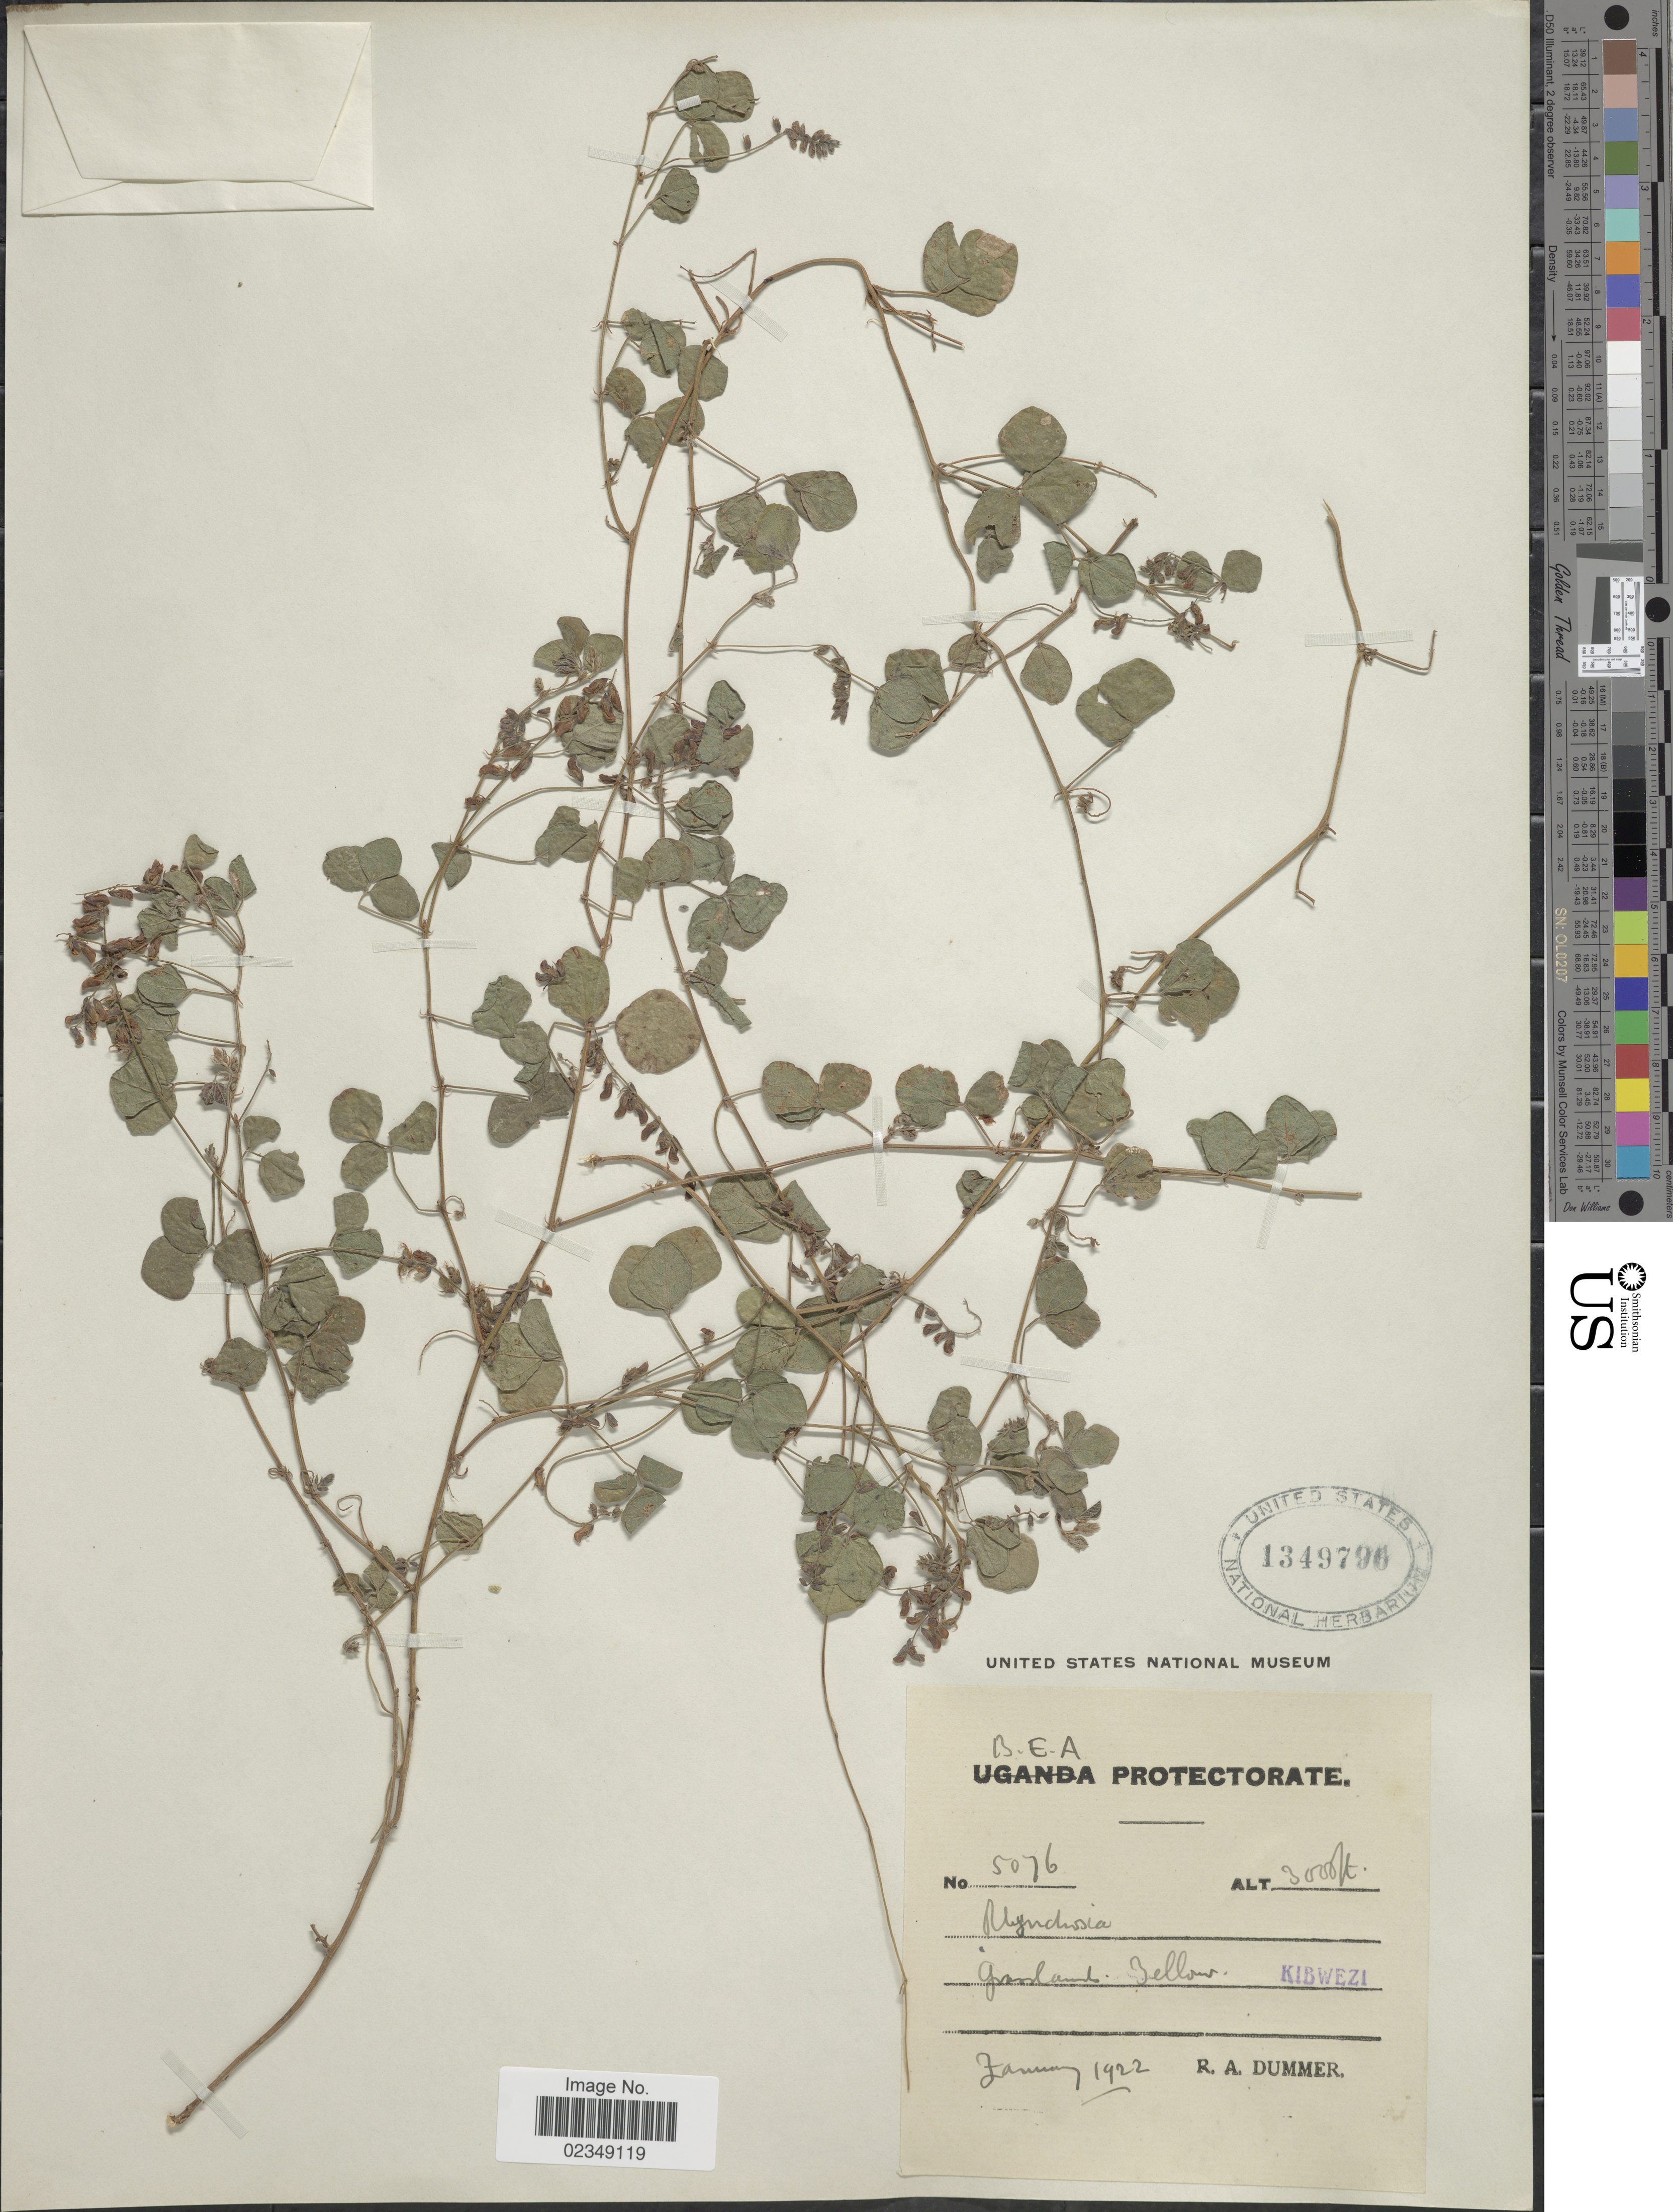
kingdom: Plantae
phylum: Tracheophyta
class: Magnoliopsida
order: Fabales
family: Fabaceae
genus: Rhynchosia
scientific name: Rhynchosia sp.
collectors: R. Dümmer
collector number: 5076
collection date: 1922-01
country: Kenya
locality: B.E.A., Grassland, Kibwezi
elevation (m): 914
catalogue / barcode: US 1349796